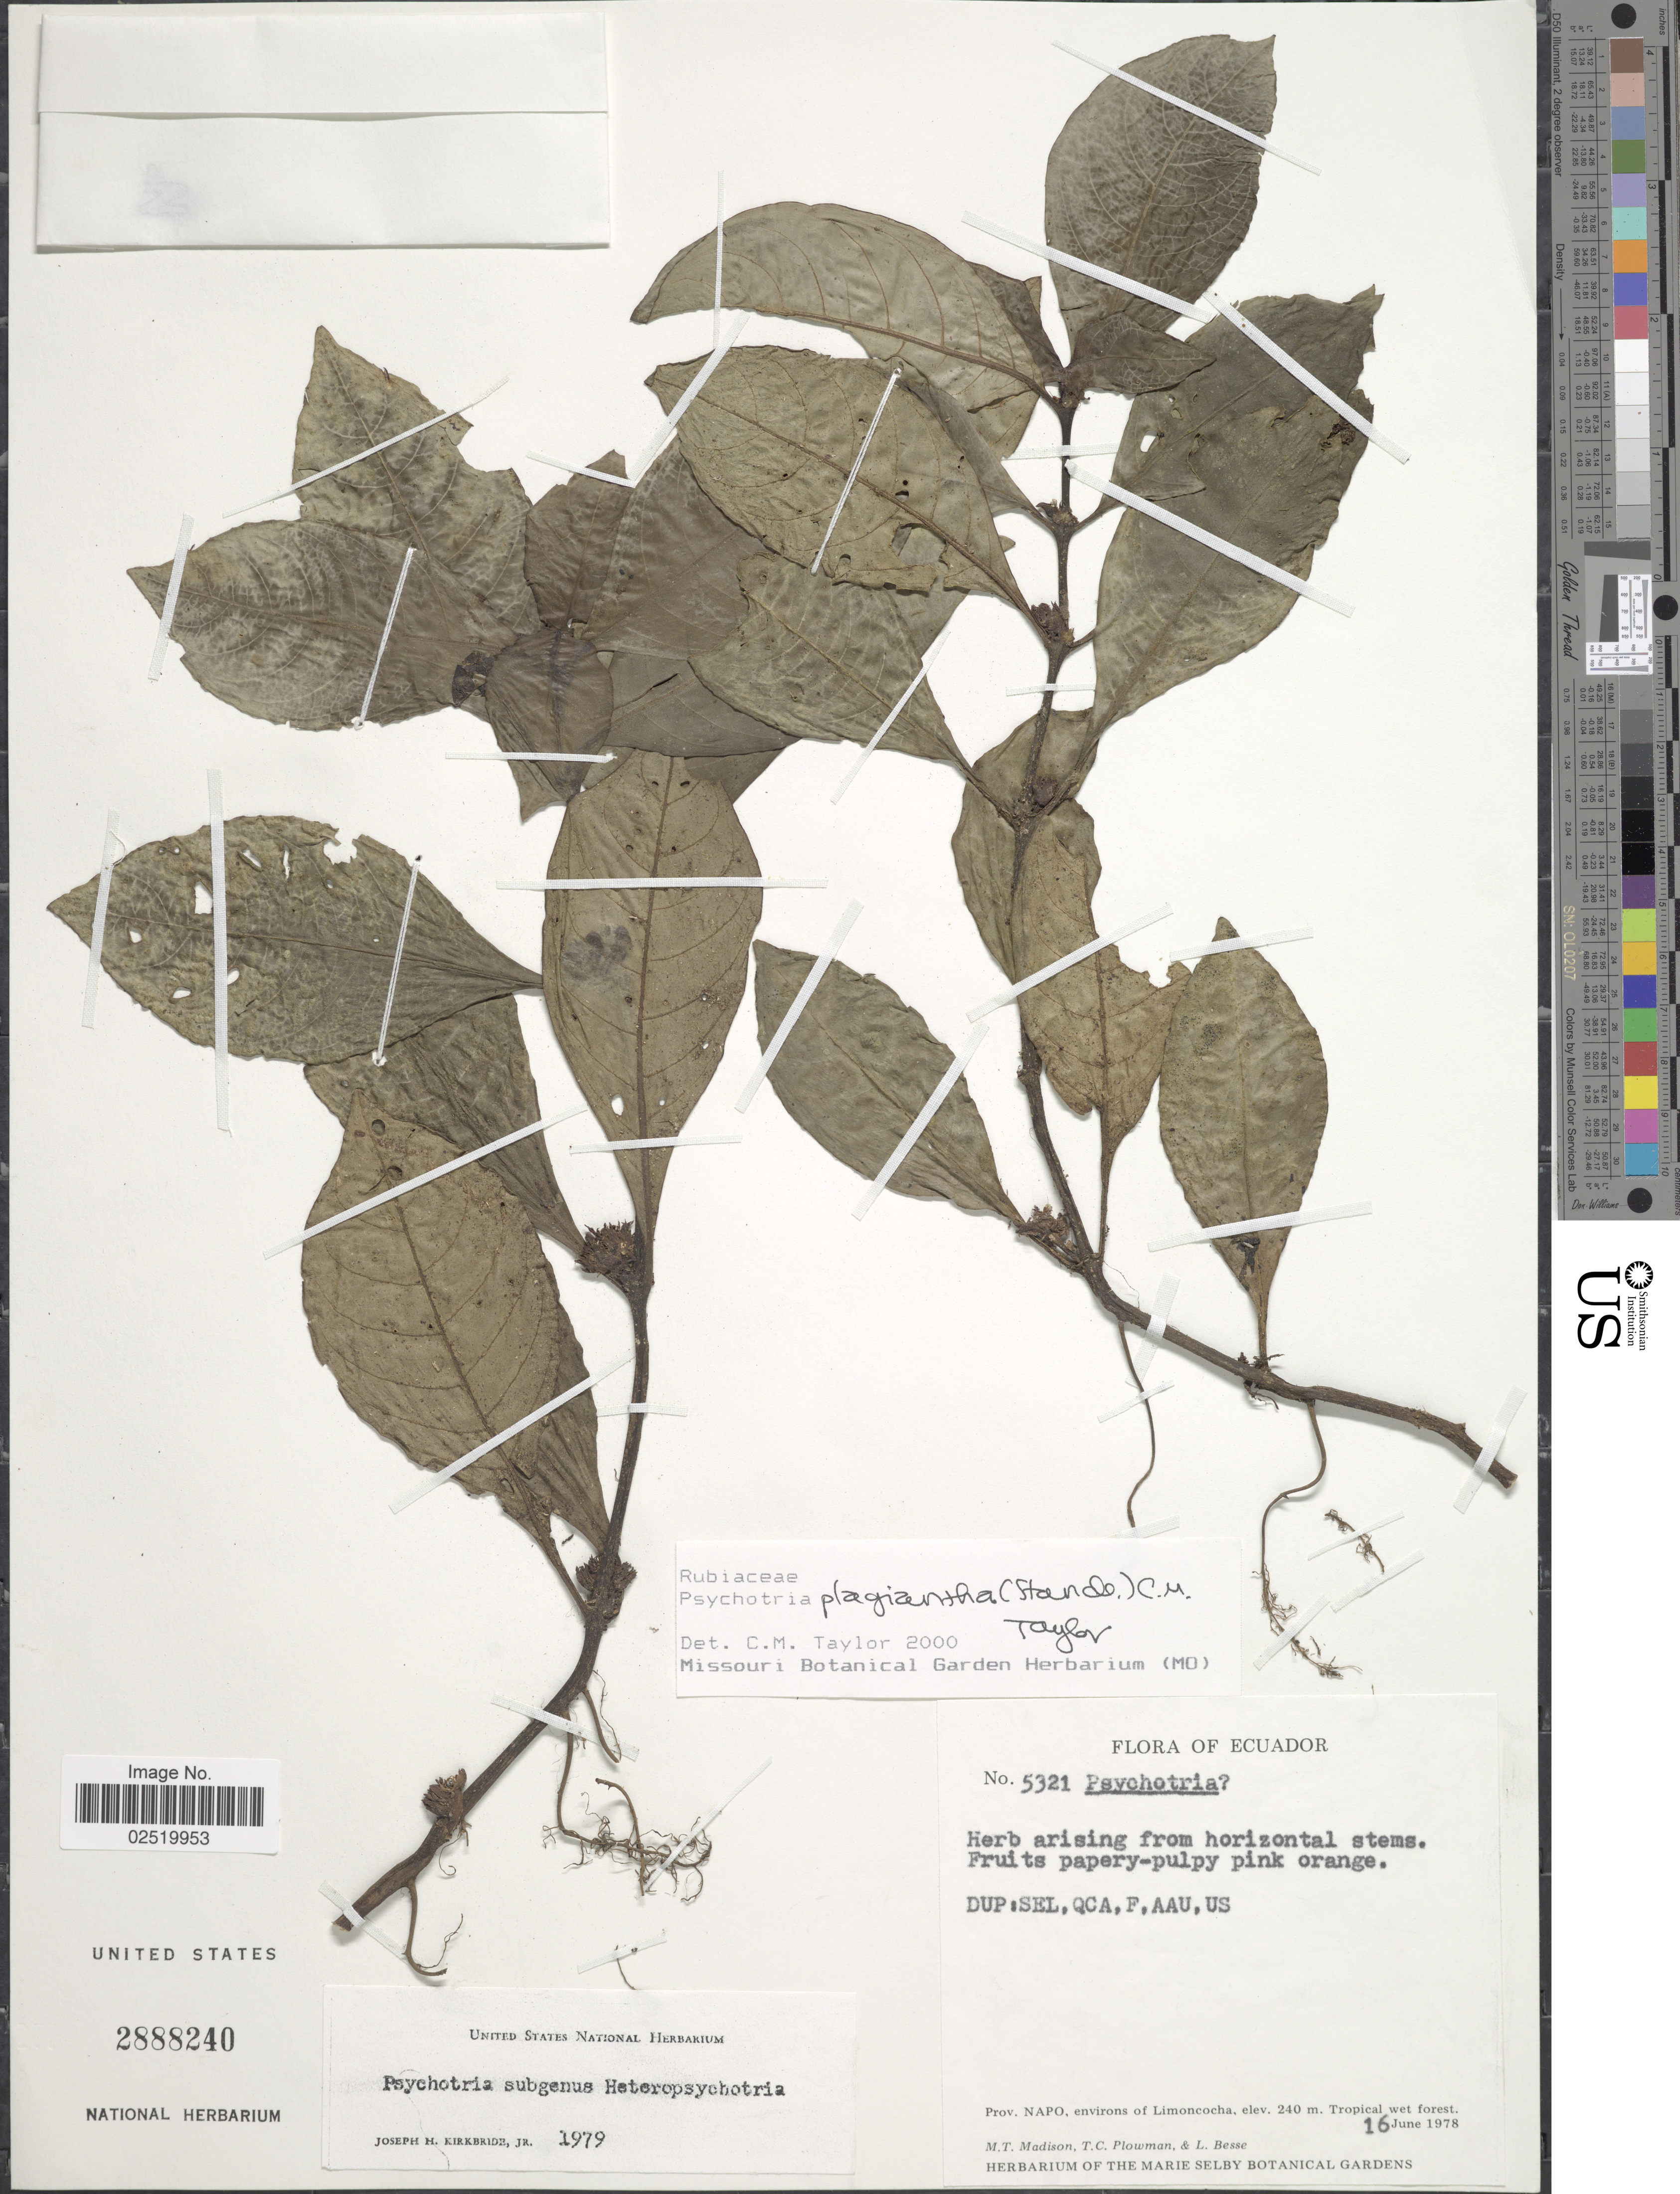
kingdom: Plantae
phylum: Tracheophyta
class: Magnoliopsida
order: Gentianales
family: Rubiaceae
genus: Psychotria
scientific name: Psychotria plagiantha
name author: (Standl.) C.M. Taylor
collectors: M. T. Madison, T. Plowman & L. Besse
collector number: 5321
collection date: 1978-06-16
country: Ecuador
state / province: Napo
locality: Environs of Limoncocha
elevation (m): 240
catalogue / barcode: US 2888240